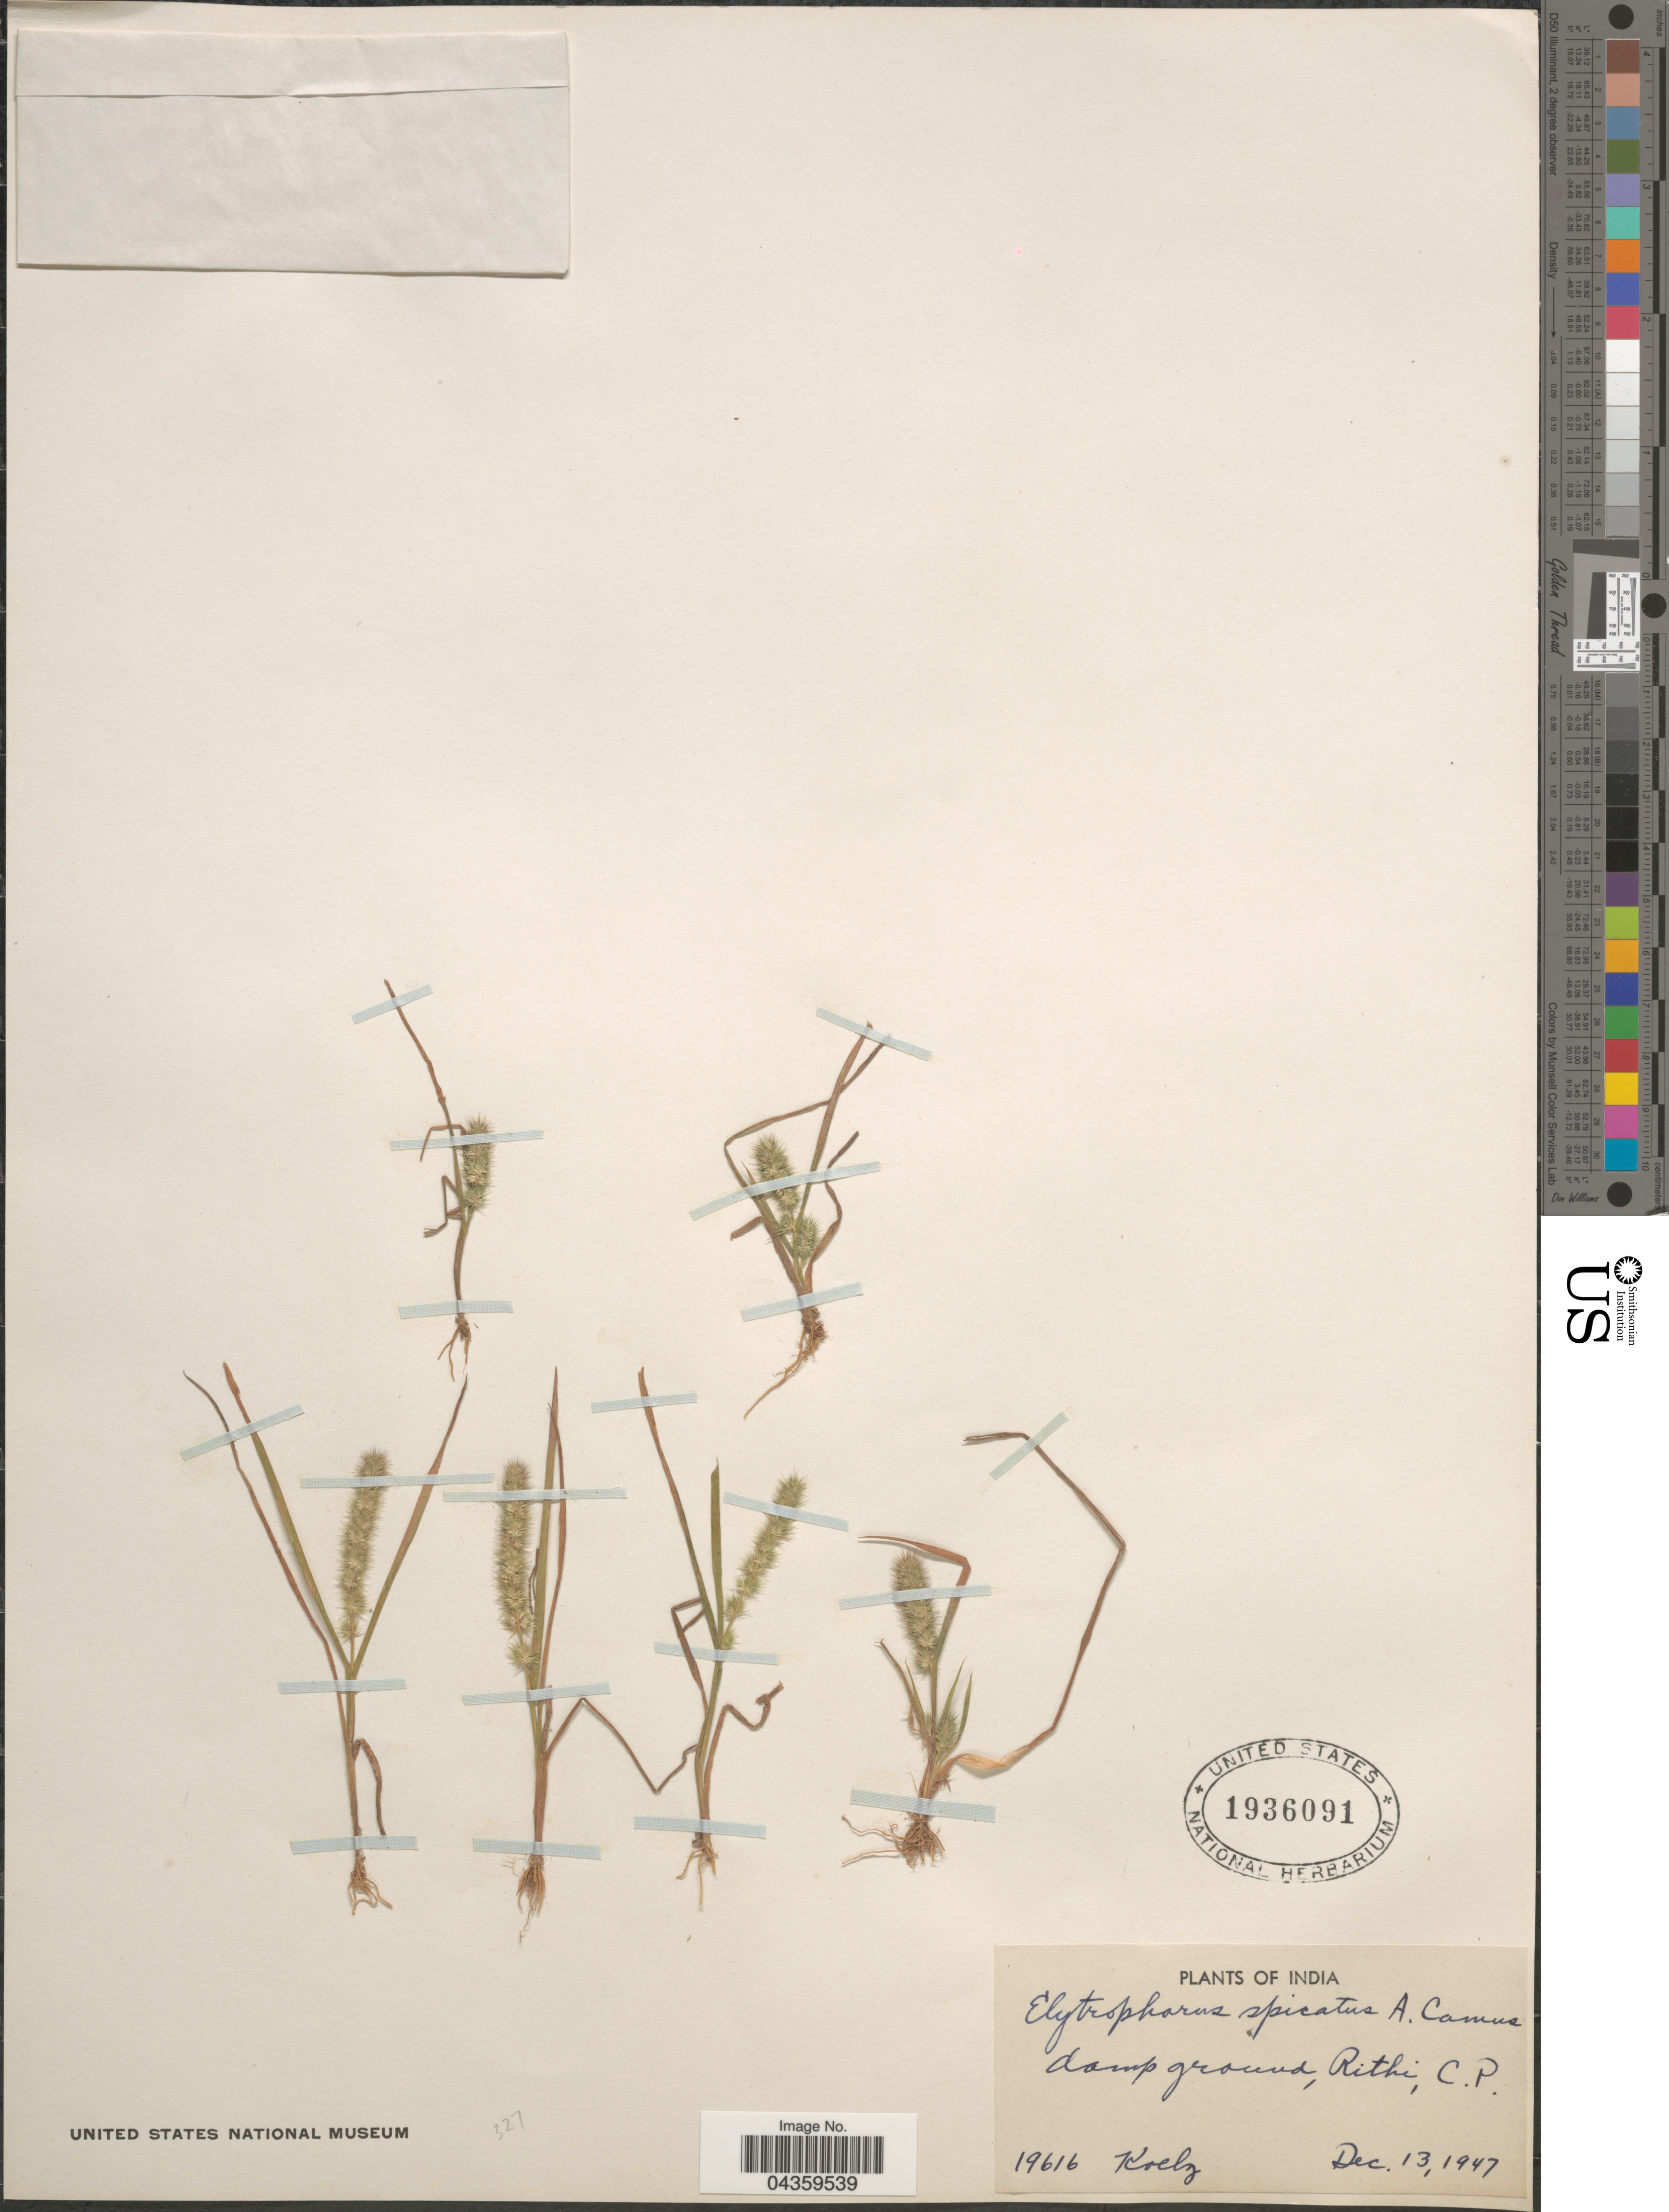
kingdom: Plantae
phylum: Tracheophyta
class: Liliopsida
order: Poales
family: Poaceae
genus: Elytrophorus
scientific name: Elytrophorus spicatus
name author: (Willd.) A. Camus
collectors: Koelz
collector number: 19616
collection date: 1947-12-13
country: India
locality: Damp ground, Rithi, C.P.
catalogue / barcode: US 1936091